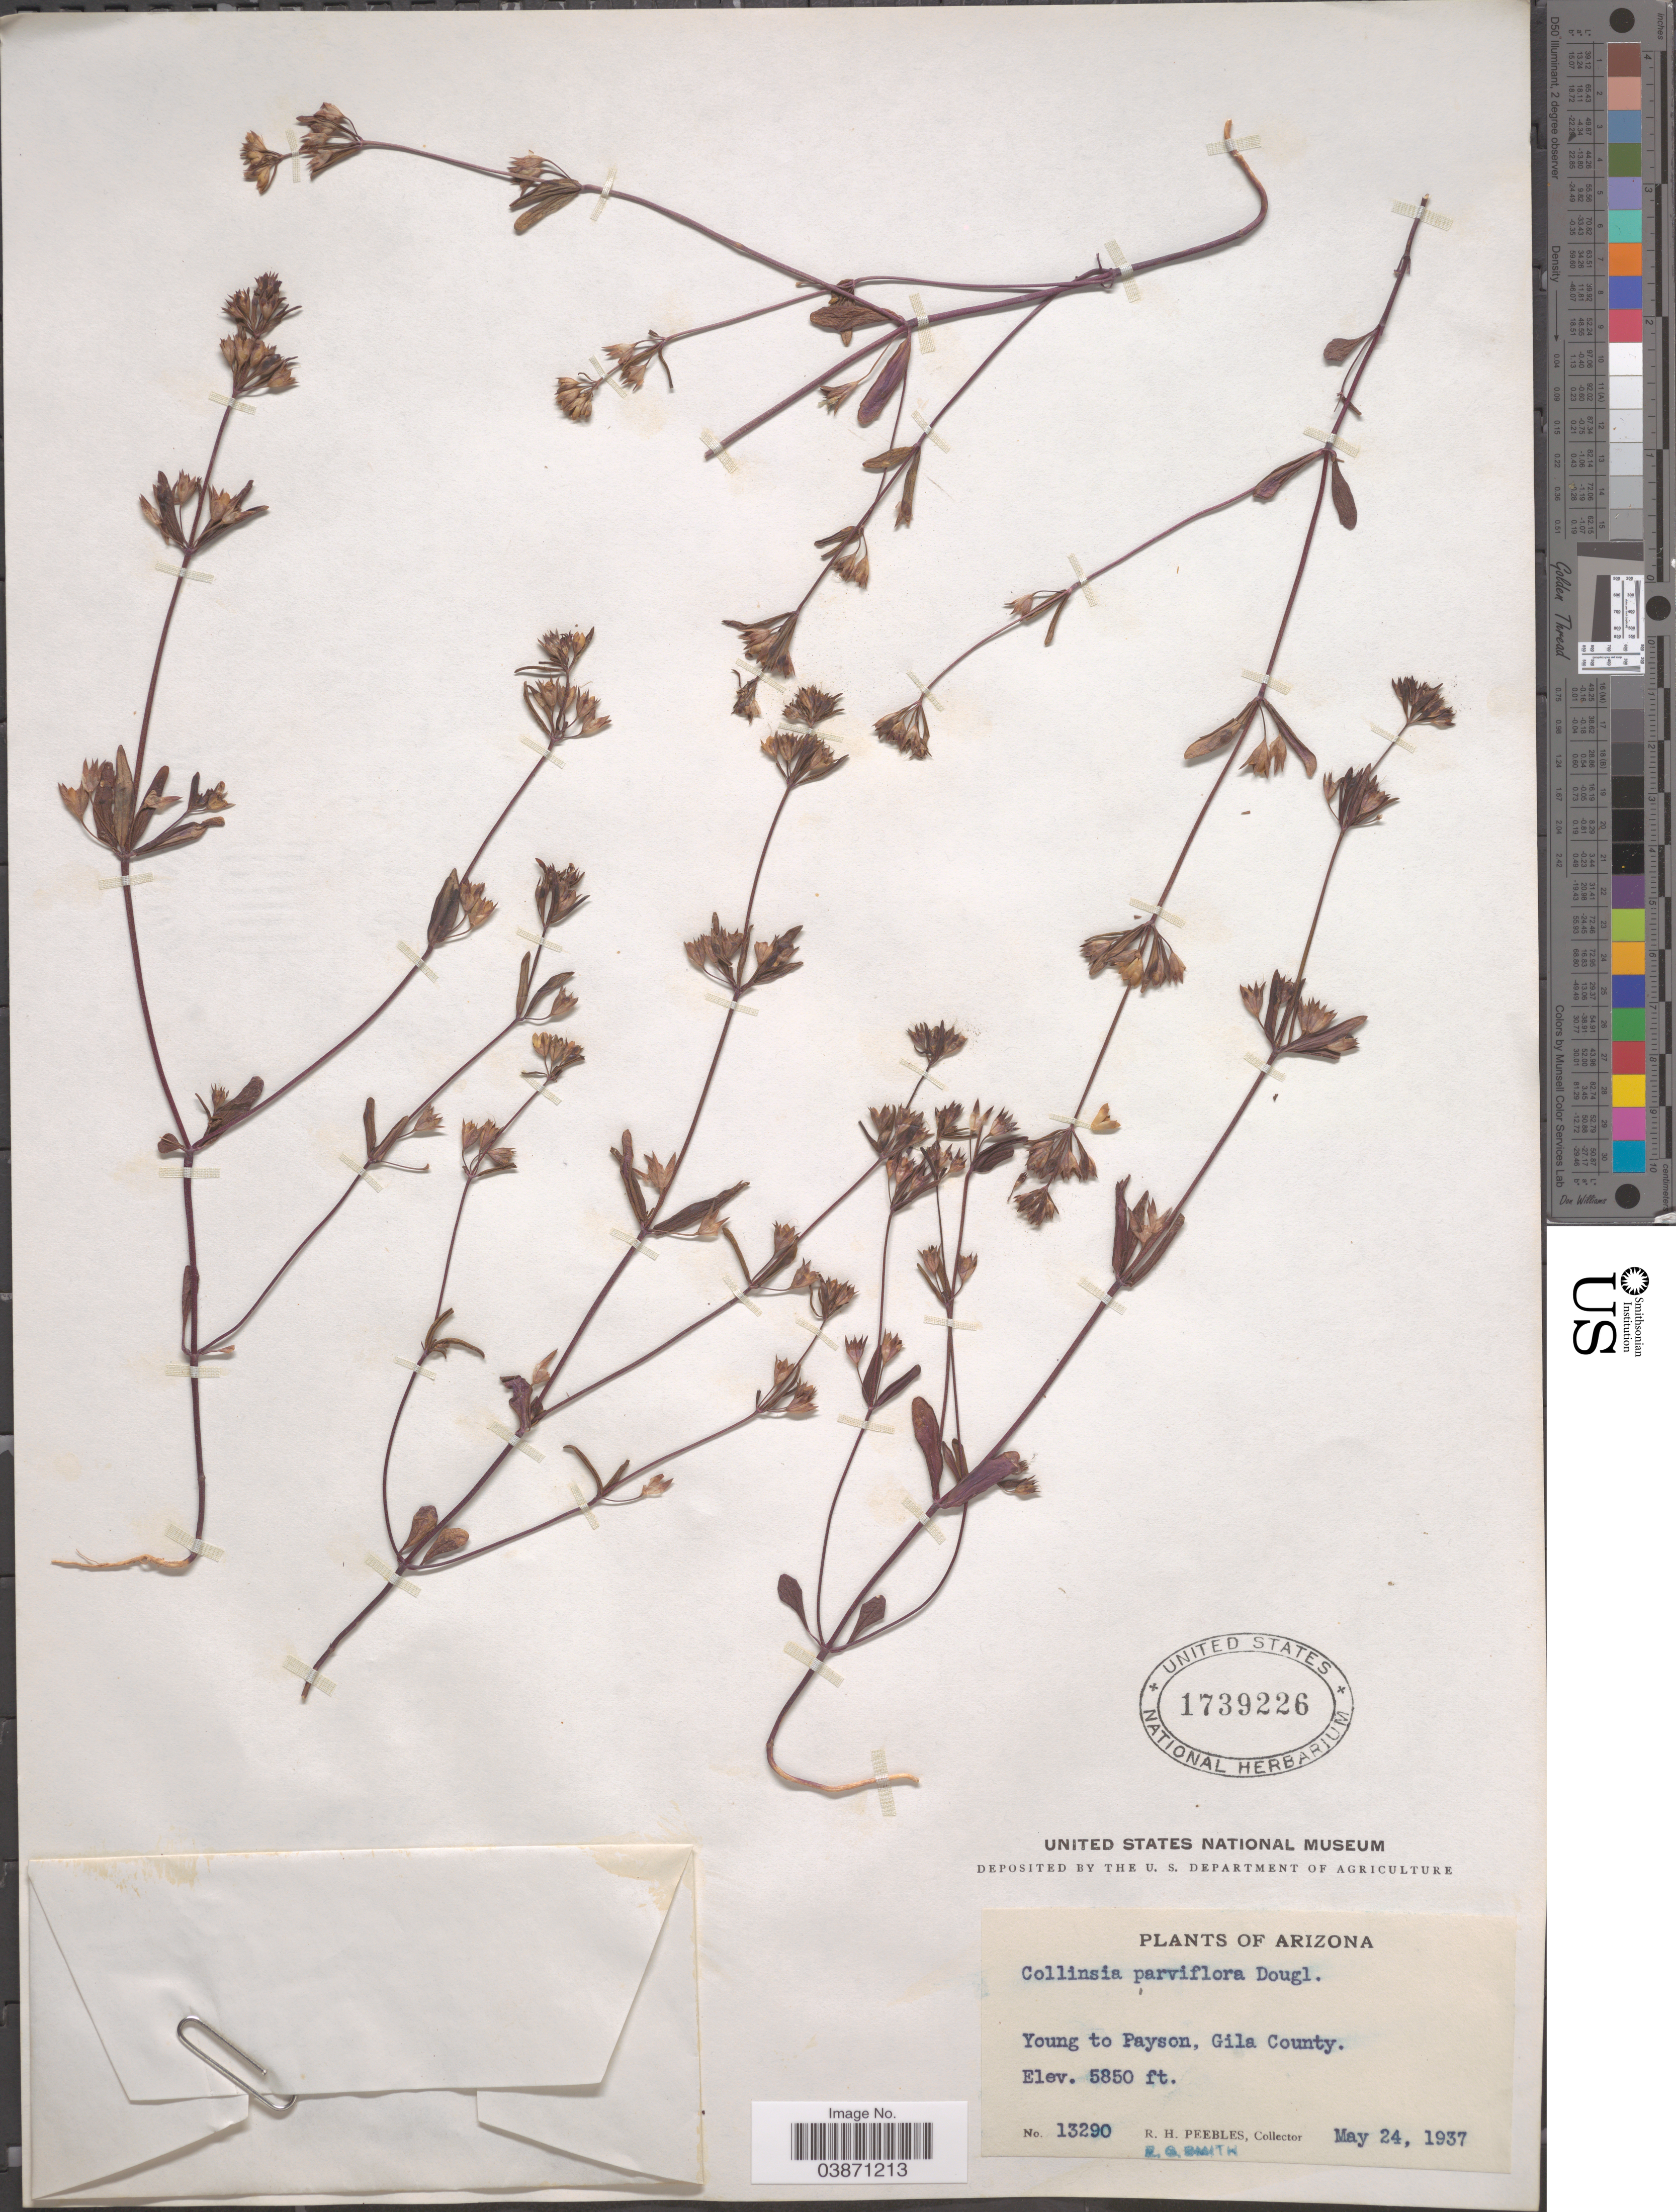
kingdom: Plantae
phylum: Tracheophyta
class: Magnoliopsida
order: Lamiales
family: Plantaginaceae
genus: Collinsia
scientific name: Collinsia parviflora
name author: Douglas ex Lindl.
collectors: R. H. Peebles & E. G. Smith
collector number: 13290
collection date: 1937-05-24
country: United States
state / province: Arizona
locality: Young to Payson, Gila County.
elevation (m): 1783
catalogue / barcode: US 1739226